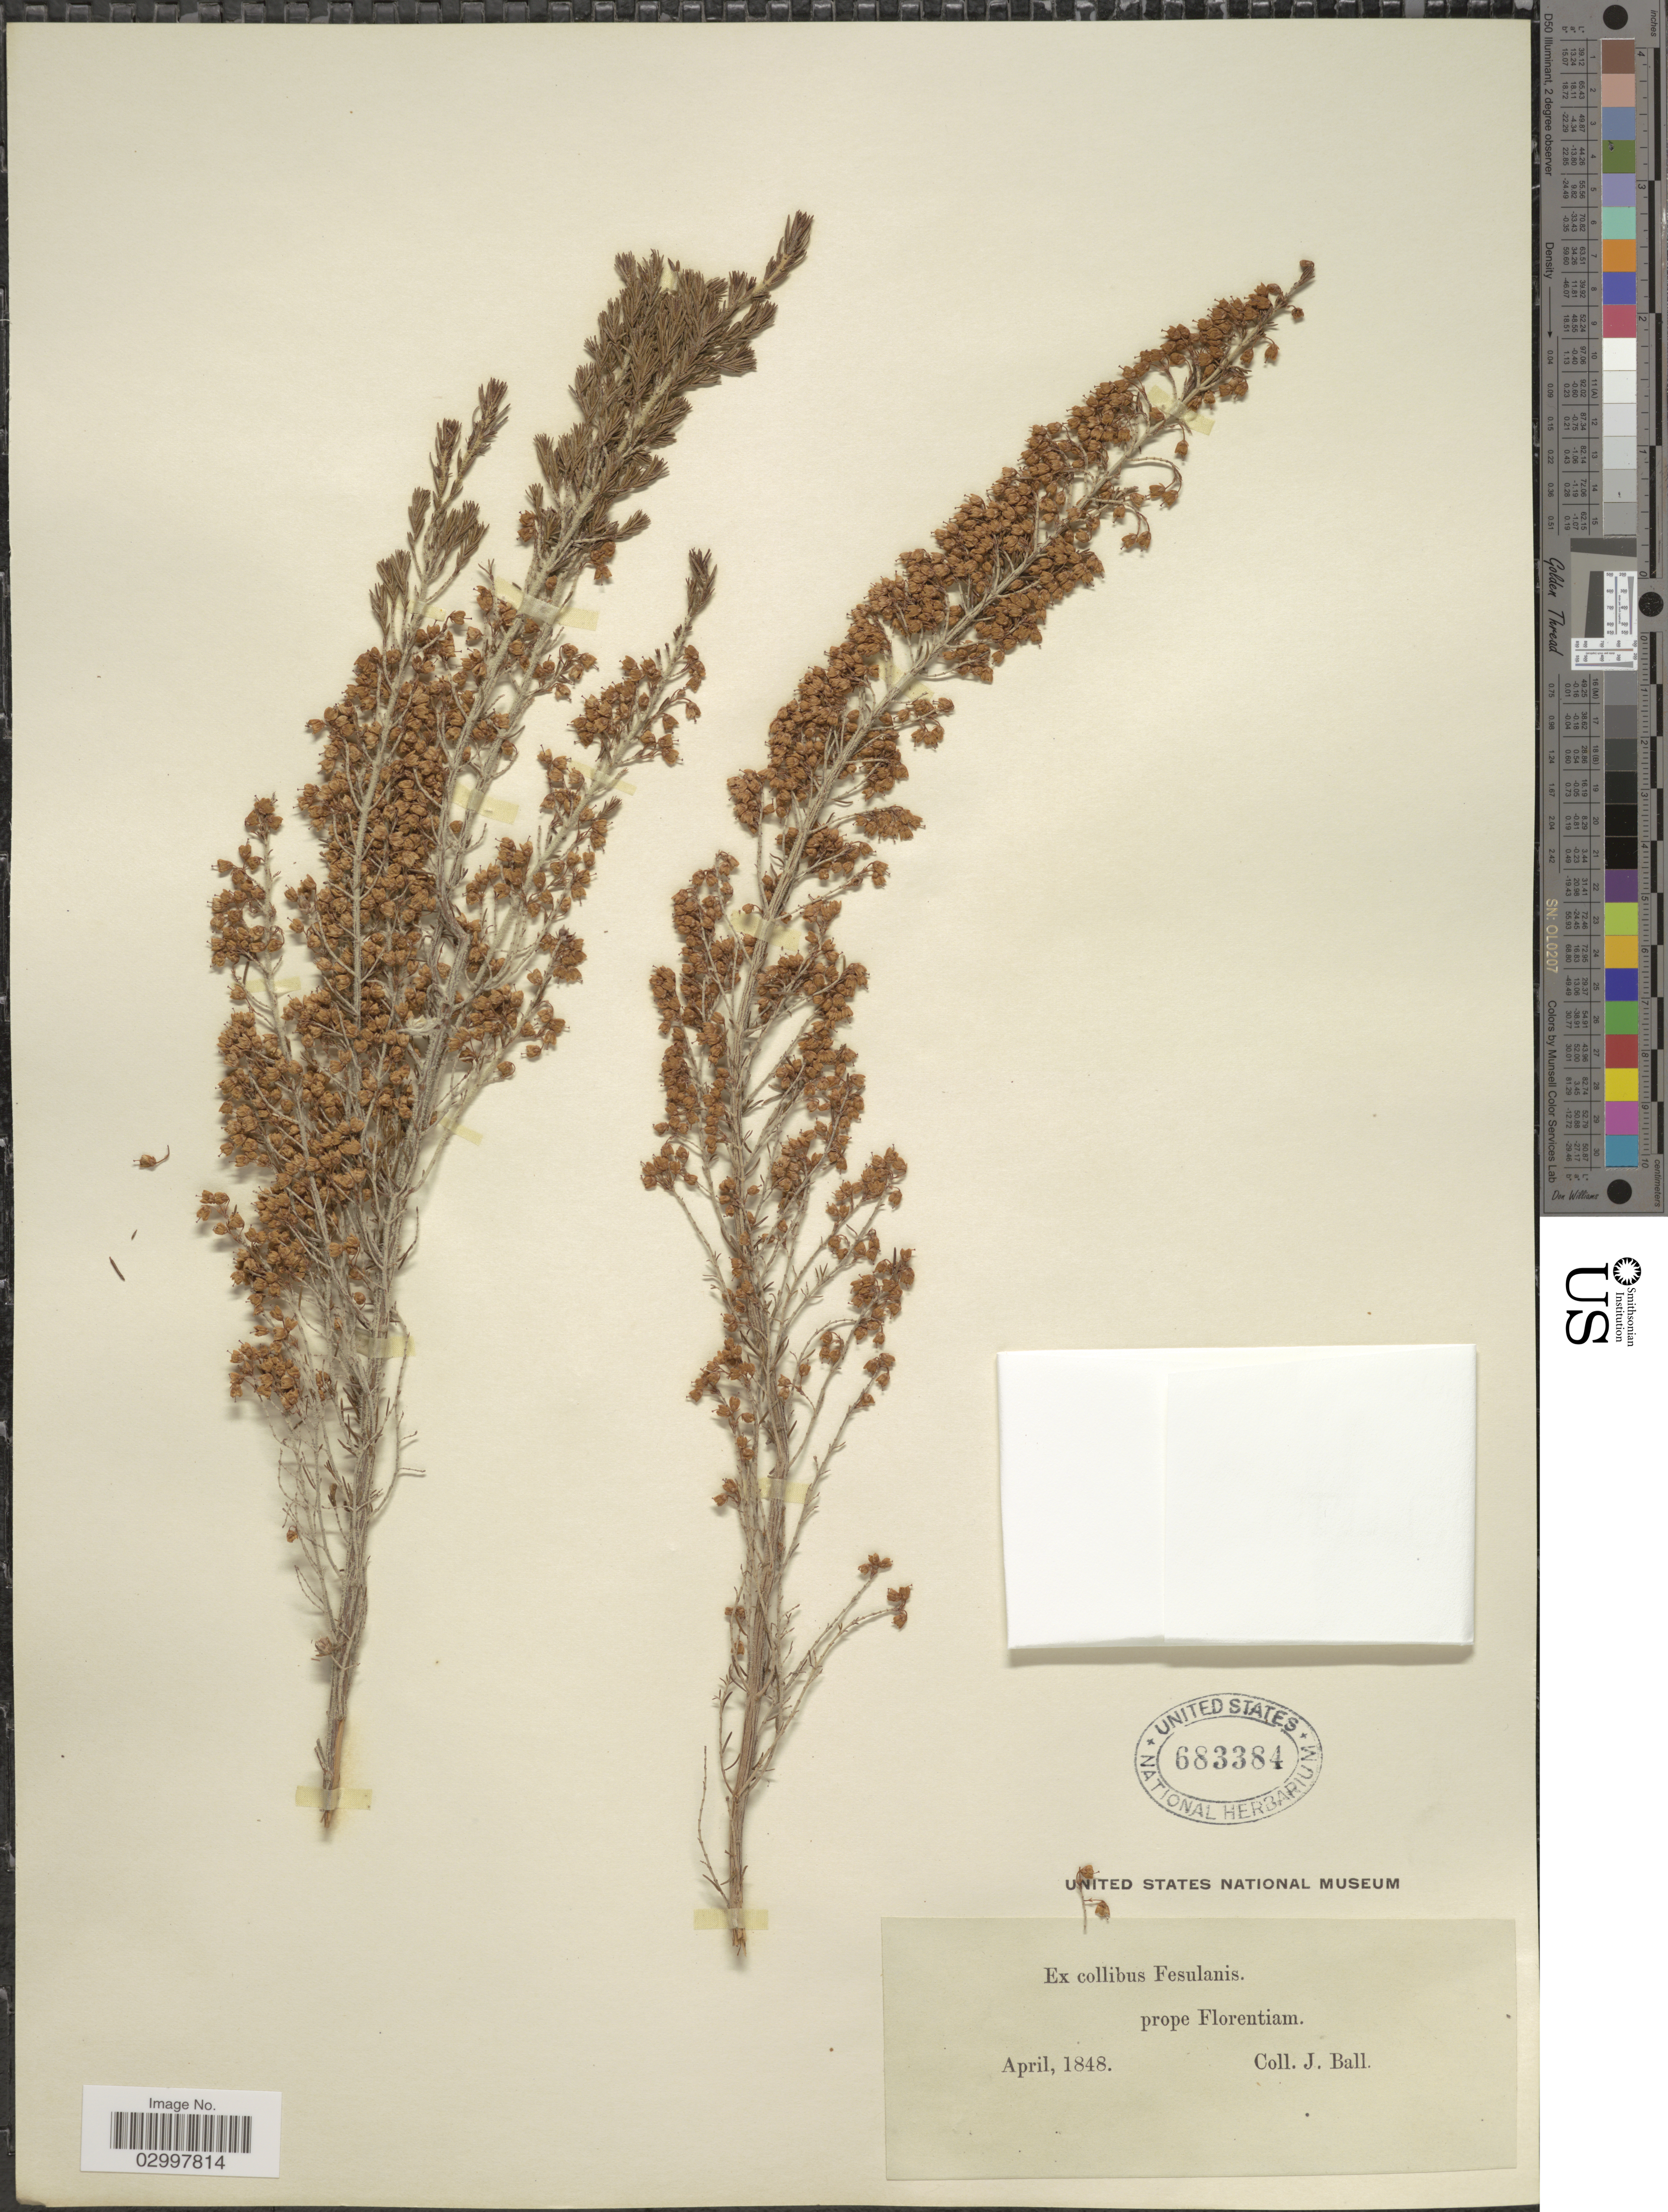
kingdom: Plantae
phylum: Tracheophyta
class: Magnoliopsida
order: Ericales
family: Ericaceae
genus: Erica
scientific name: Erica sp.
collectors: J. Ball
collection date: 1848-04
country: Italy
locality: Ex collibus Fesulanis prope Florentiam.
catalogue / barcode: US 683384